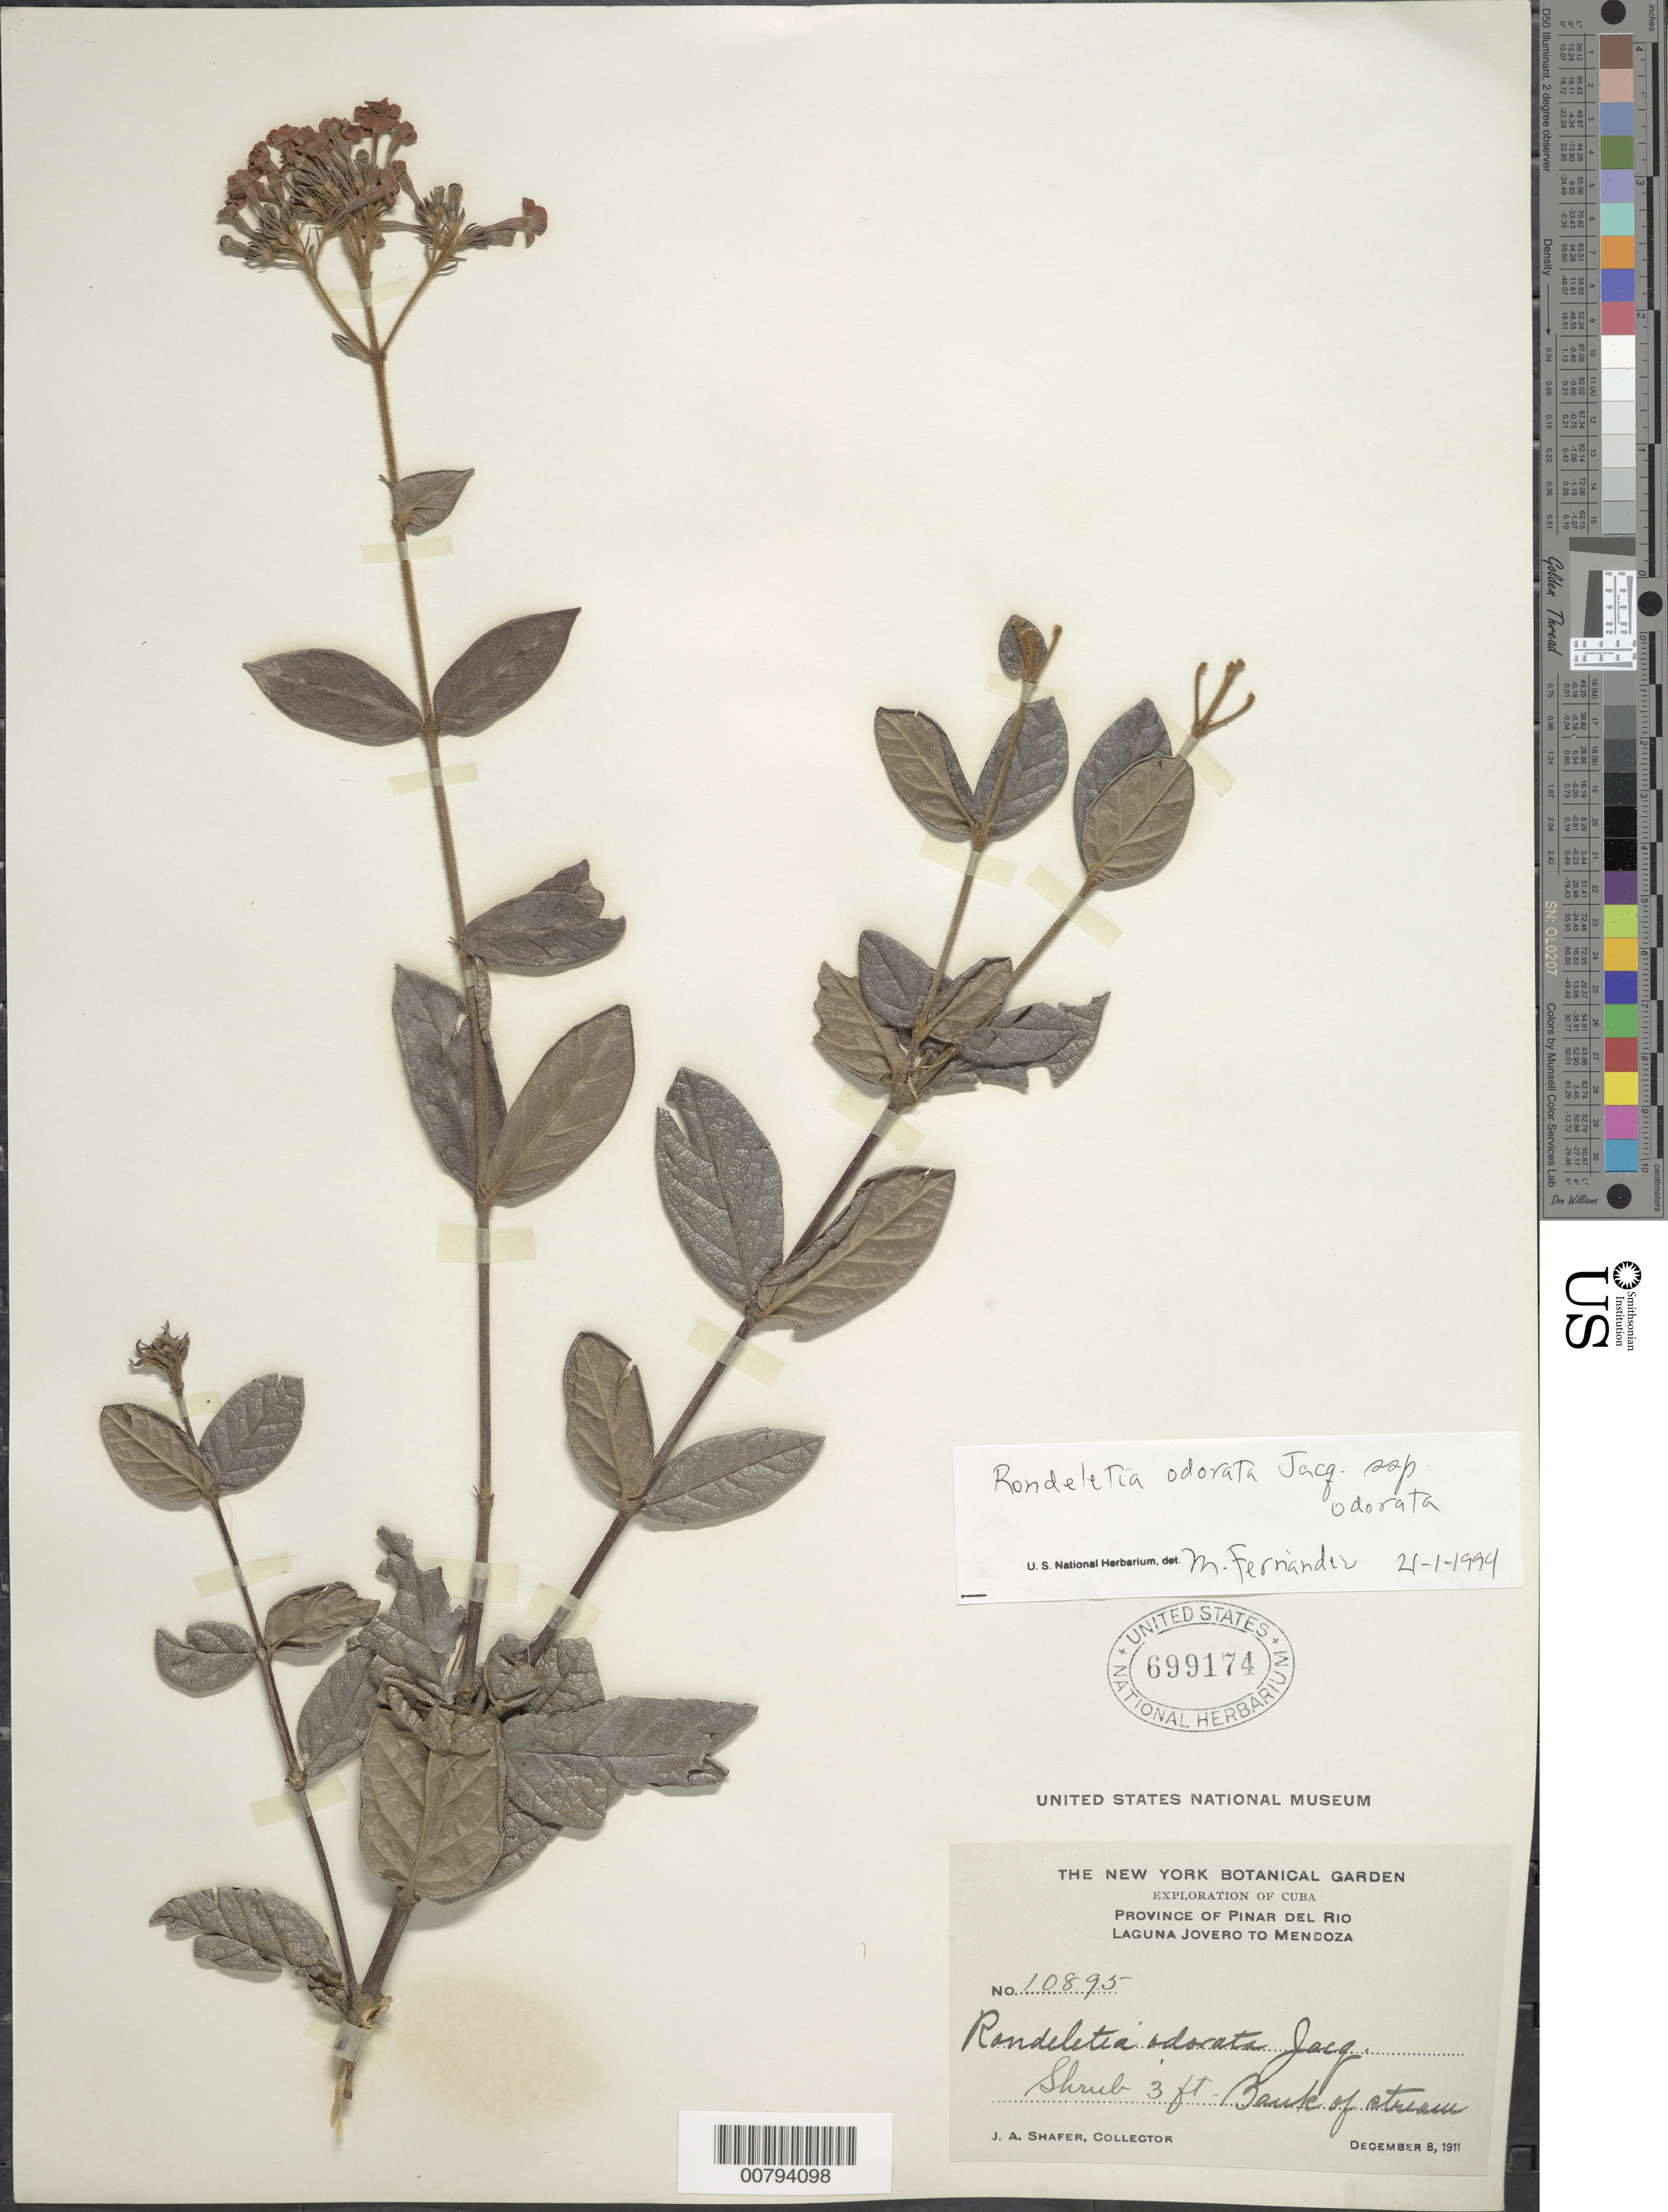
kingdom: Plantae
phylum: Tracheophyta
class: Magnoliopsida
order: Gentianales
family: Rubiaceae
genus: Rondeletia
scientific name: Rondeletia odorata subsp. odorata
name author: Jacq.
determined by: Fernandez, M.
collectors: J. A. Shafer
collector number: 10895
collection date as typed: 08 Dec 1911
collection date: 1911-12-08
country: Cuba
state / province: Pinar del Río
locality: Laguna Jovero to Mendoza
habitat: Bank of stream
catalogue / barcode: US 699174